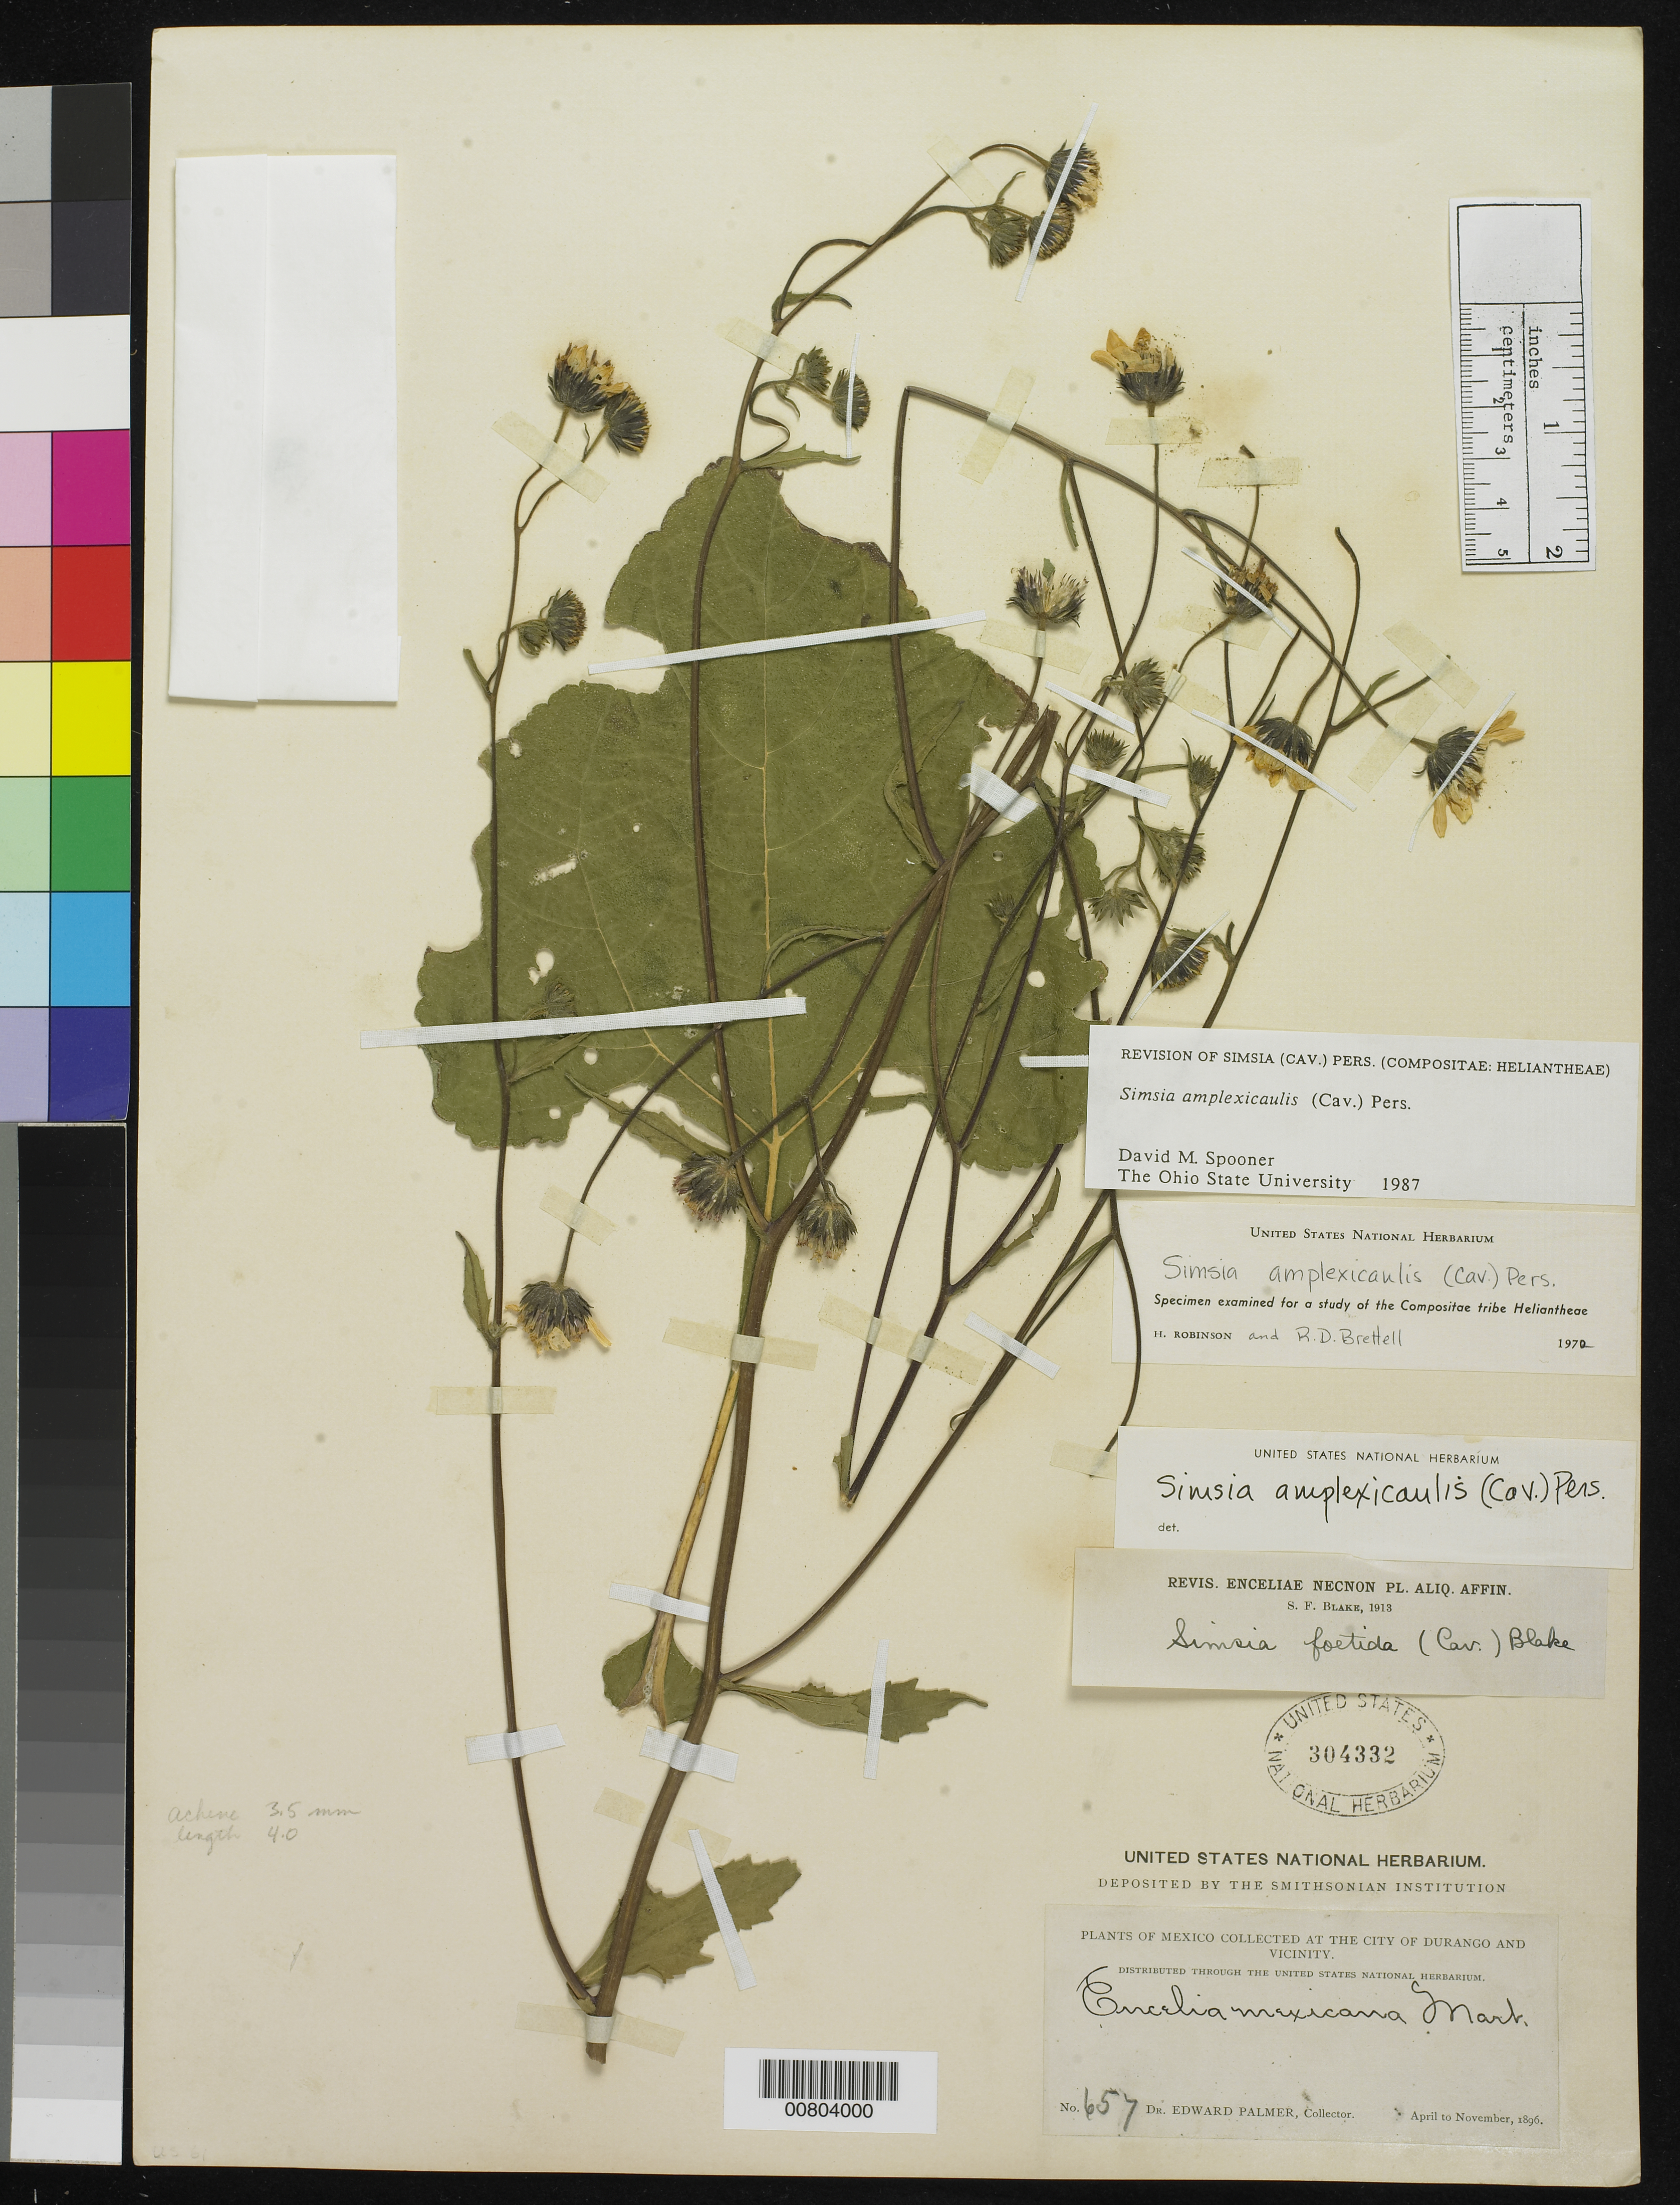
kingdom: Plantae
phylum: Tracheophyta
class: Magnoliopsida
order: Asterales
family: Asteraceae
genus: Simsia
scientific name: Simsia amplexicaulis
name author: (Cav.) Pers.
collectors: E. Palmer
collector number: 657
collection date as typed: Apr 1896 to -- Nov 1896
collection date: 1896-04/1896-11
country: Mexico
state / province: Durango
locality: City of Durango and vicinity.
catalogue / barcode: US 304332